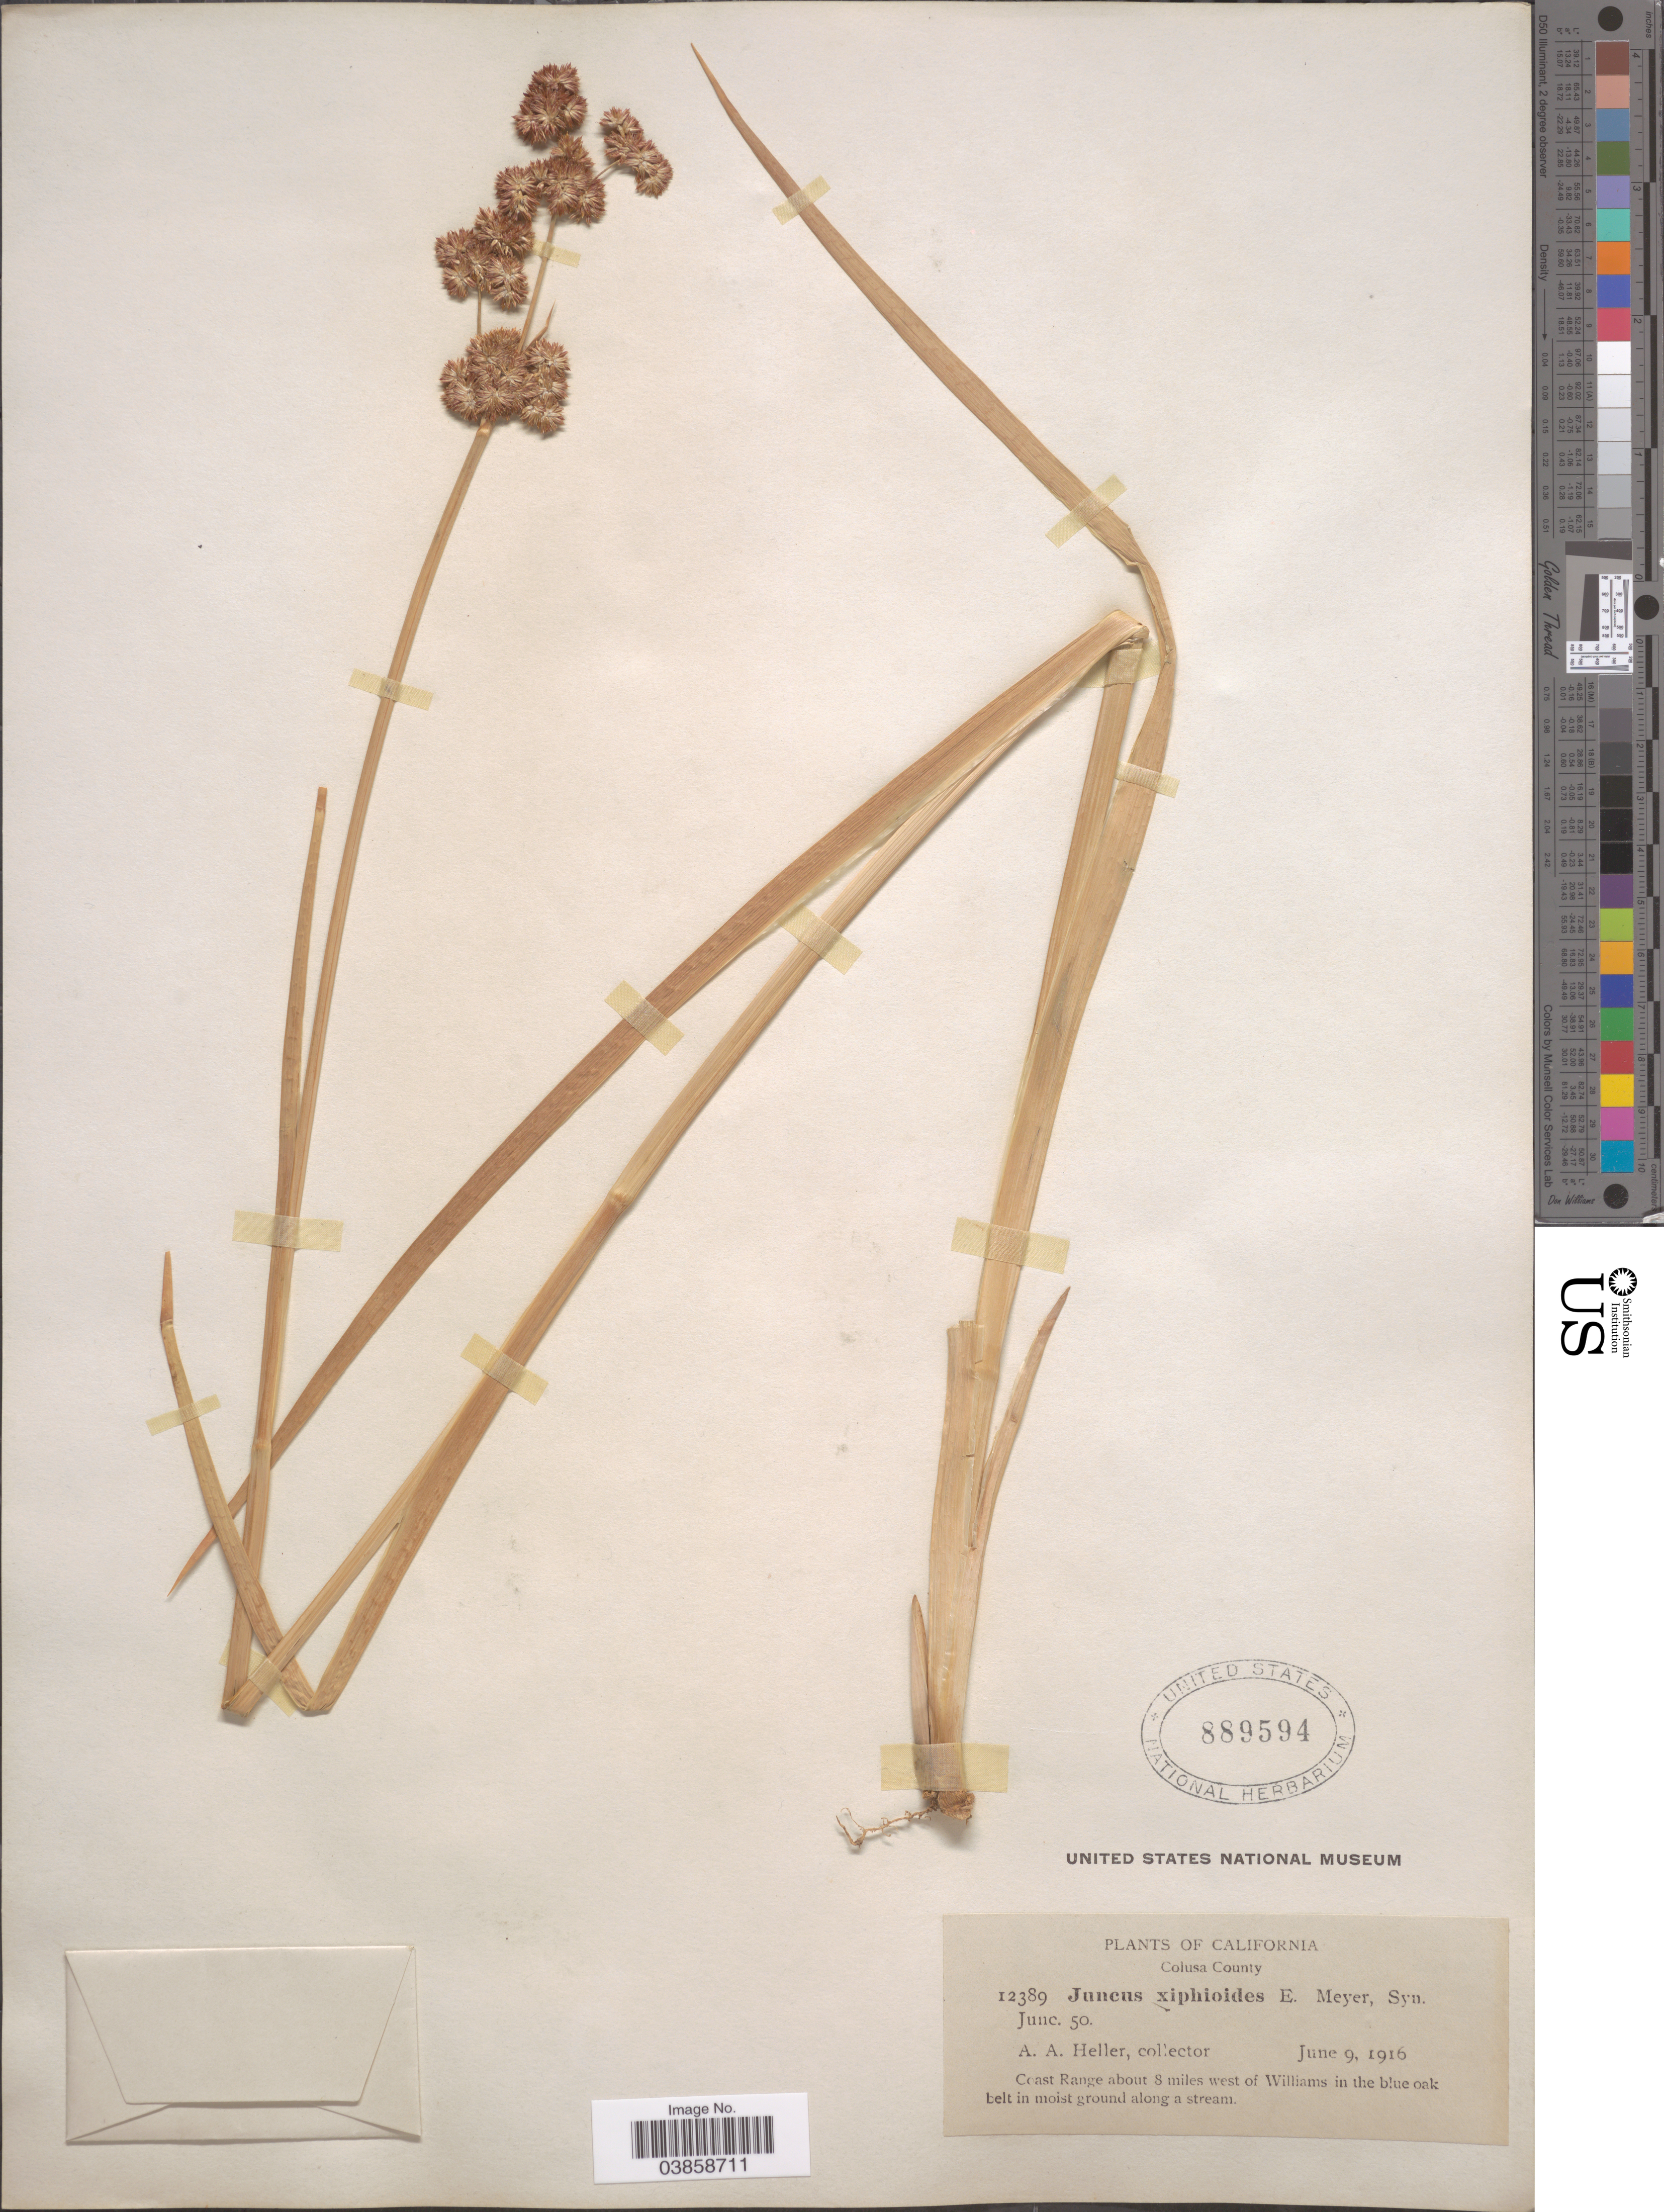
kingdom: Plantae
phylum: Tracheophyta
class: Liliopsida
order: Poales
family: Juncaceae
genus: Juncus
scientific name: Juncus xiphioides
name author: E. Mey.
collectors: A. A. Heller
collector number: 12389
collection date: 1916-06-09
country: United States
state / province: California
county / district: Colusa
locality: Colusa County. Coast Range about 8 miles west of Williams in the blue oak belt.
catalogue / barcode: US 889594